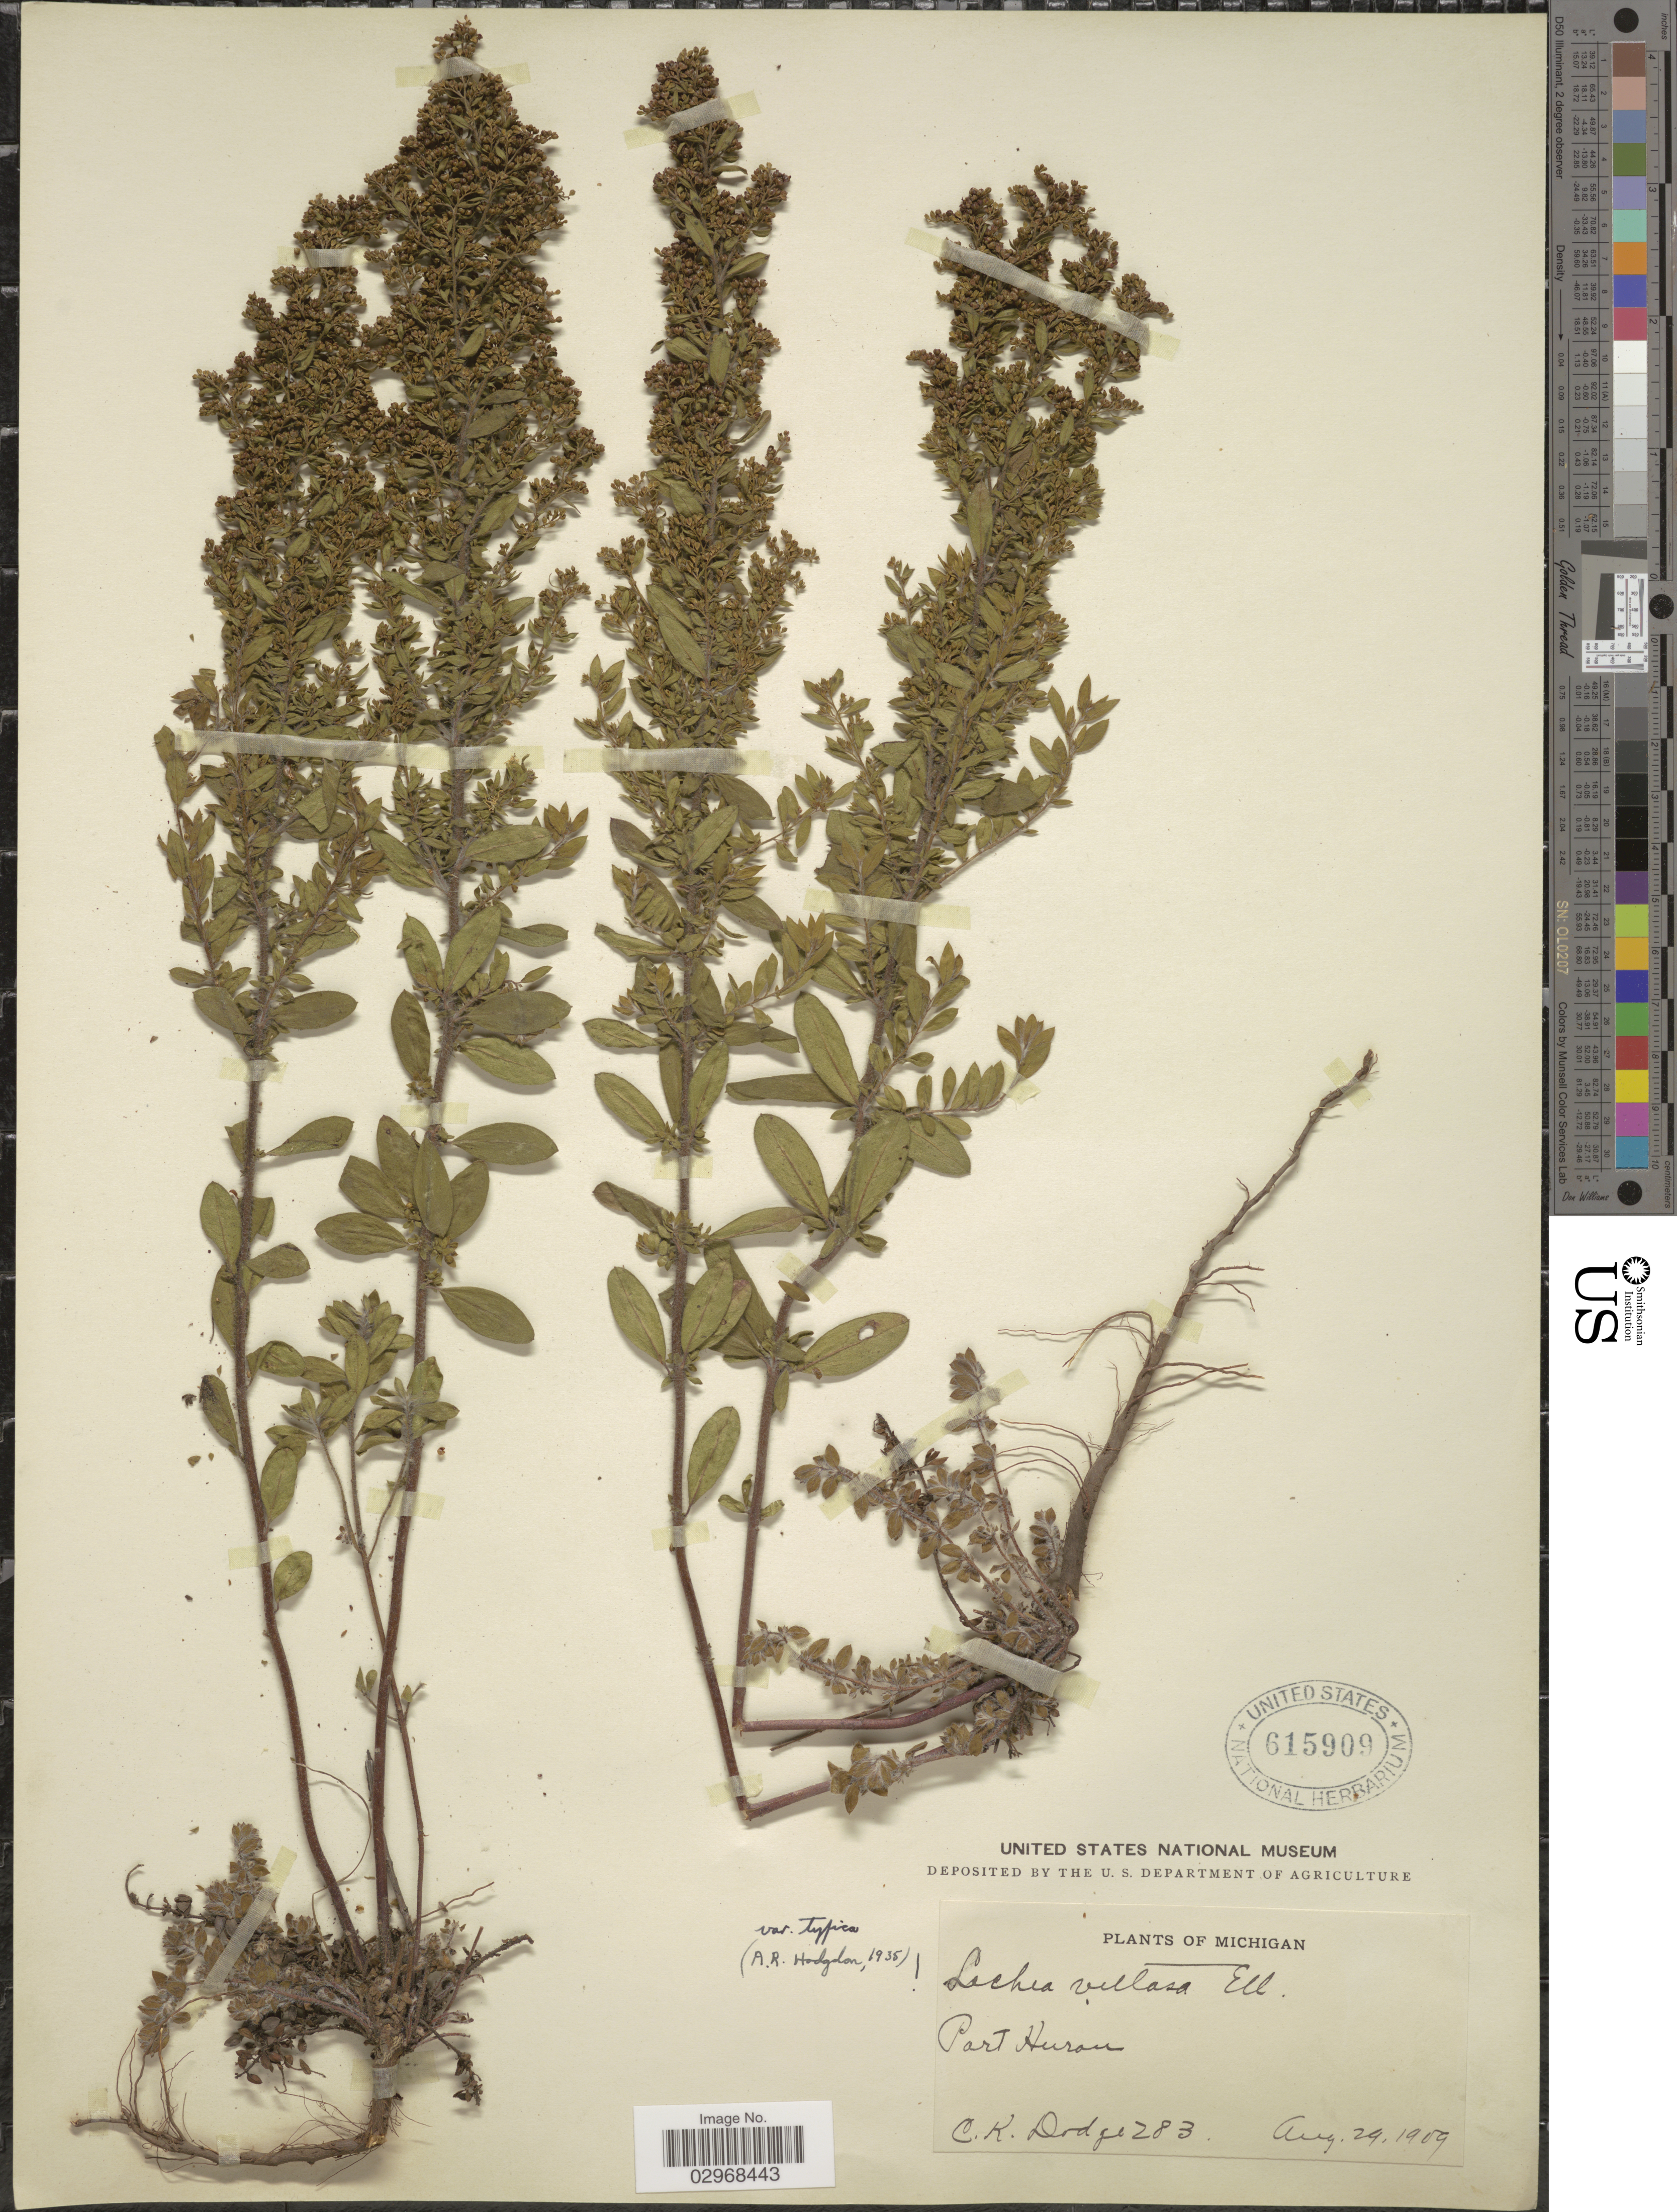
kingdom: Plantae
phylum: Tracheophyta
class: Magnoliopsida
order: Malvales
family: Cistaceae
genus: Lechea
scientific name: Lechea villosa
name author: Elliott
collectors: C. Dodge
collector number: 283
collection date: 1909-08-29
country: United States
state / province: Michigan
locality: Port Huron.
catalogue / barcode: US 615909